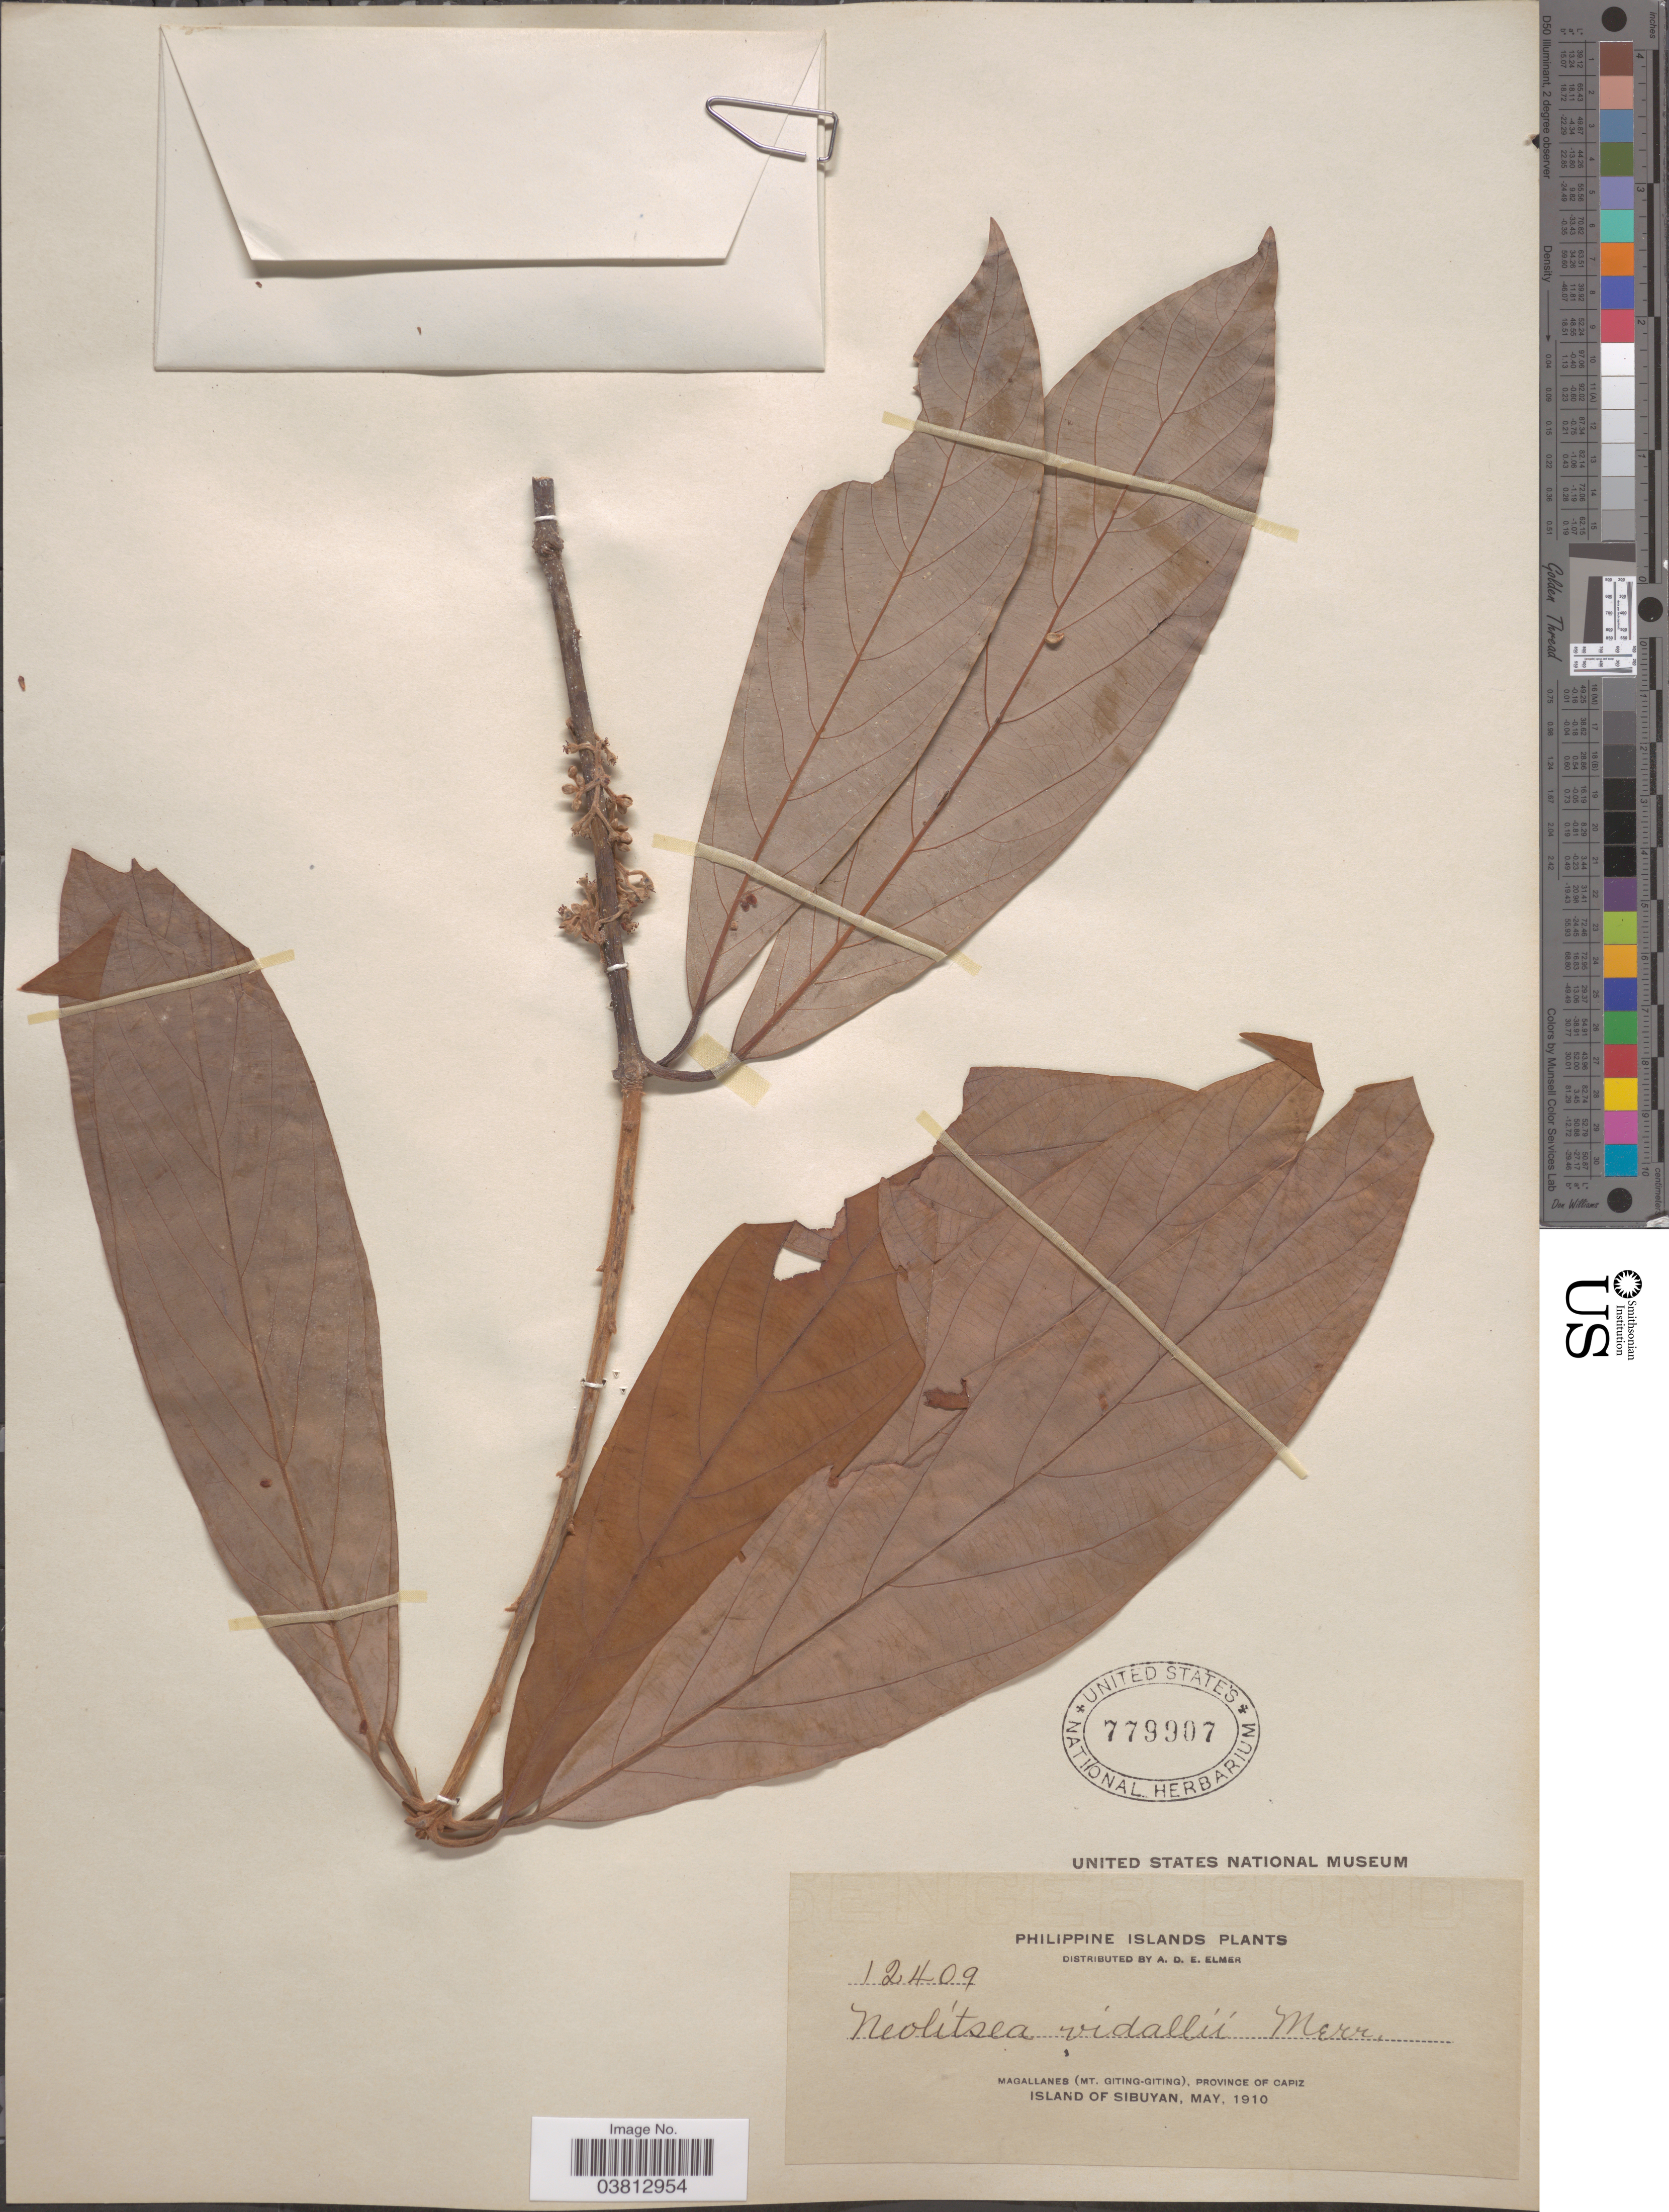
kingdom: Plantae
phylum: Tracheophyta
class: Magnoliopsida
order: Laurales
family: Lauraceae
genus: Neolitsea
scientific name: Neolitsea vidalii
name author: Merr.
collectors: A. D. E. Elmer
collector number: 12409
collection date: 1910-05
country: Philippines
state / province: Western Visayas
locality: Philippine Islands. Magallanes (Mt. Giting-Giting), Province of Capiz. Island of Sibuyan.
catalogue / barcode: US 779907